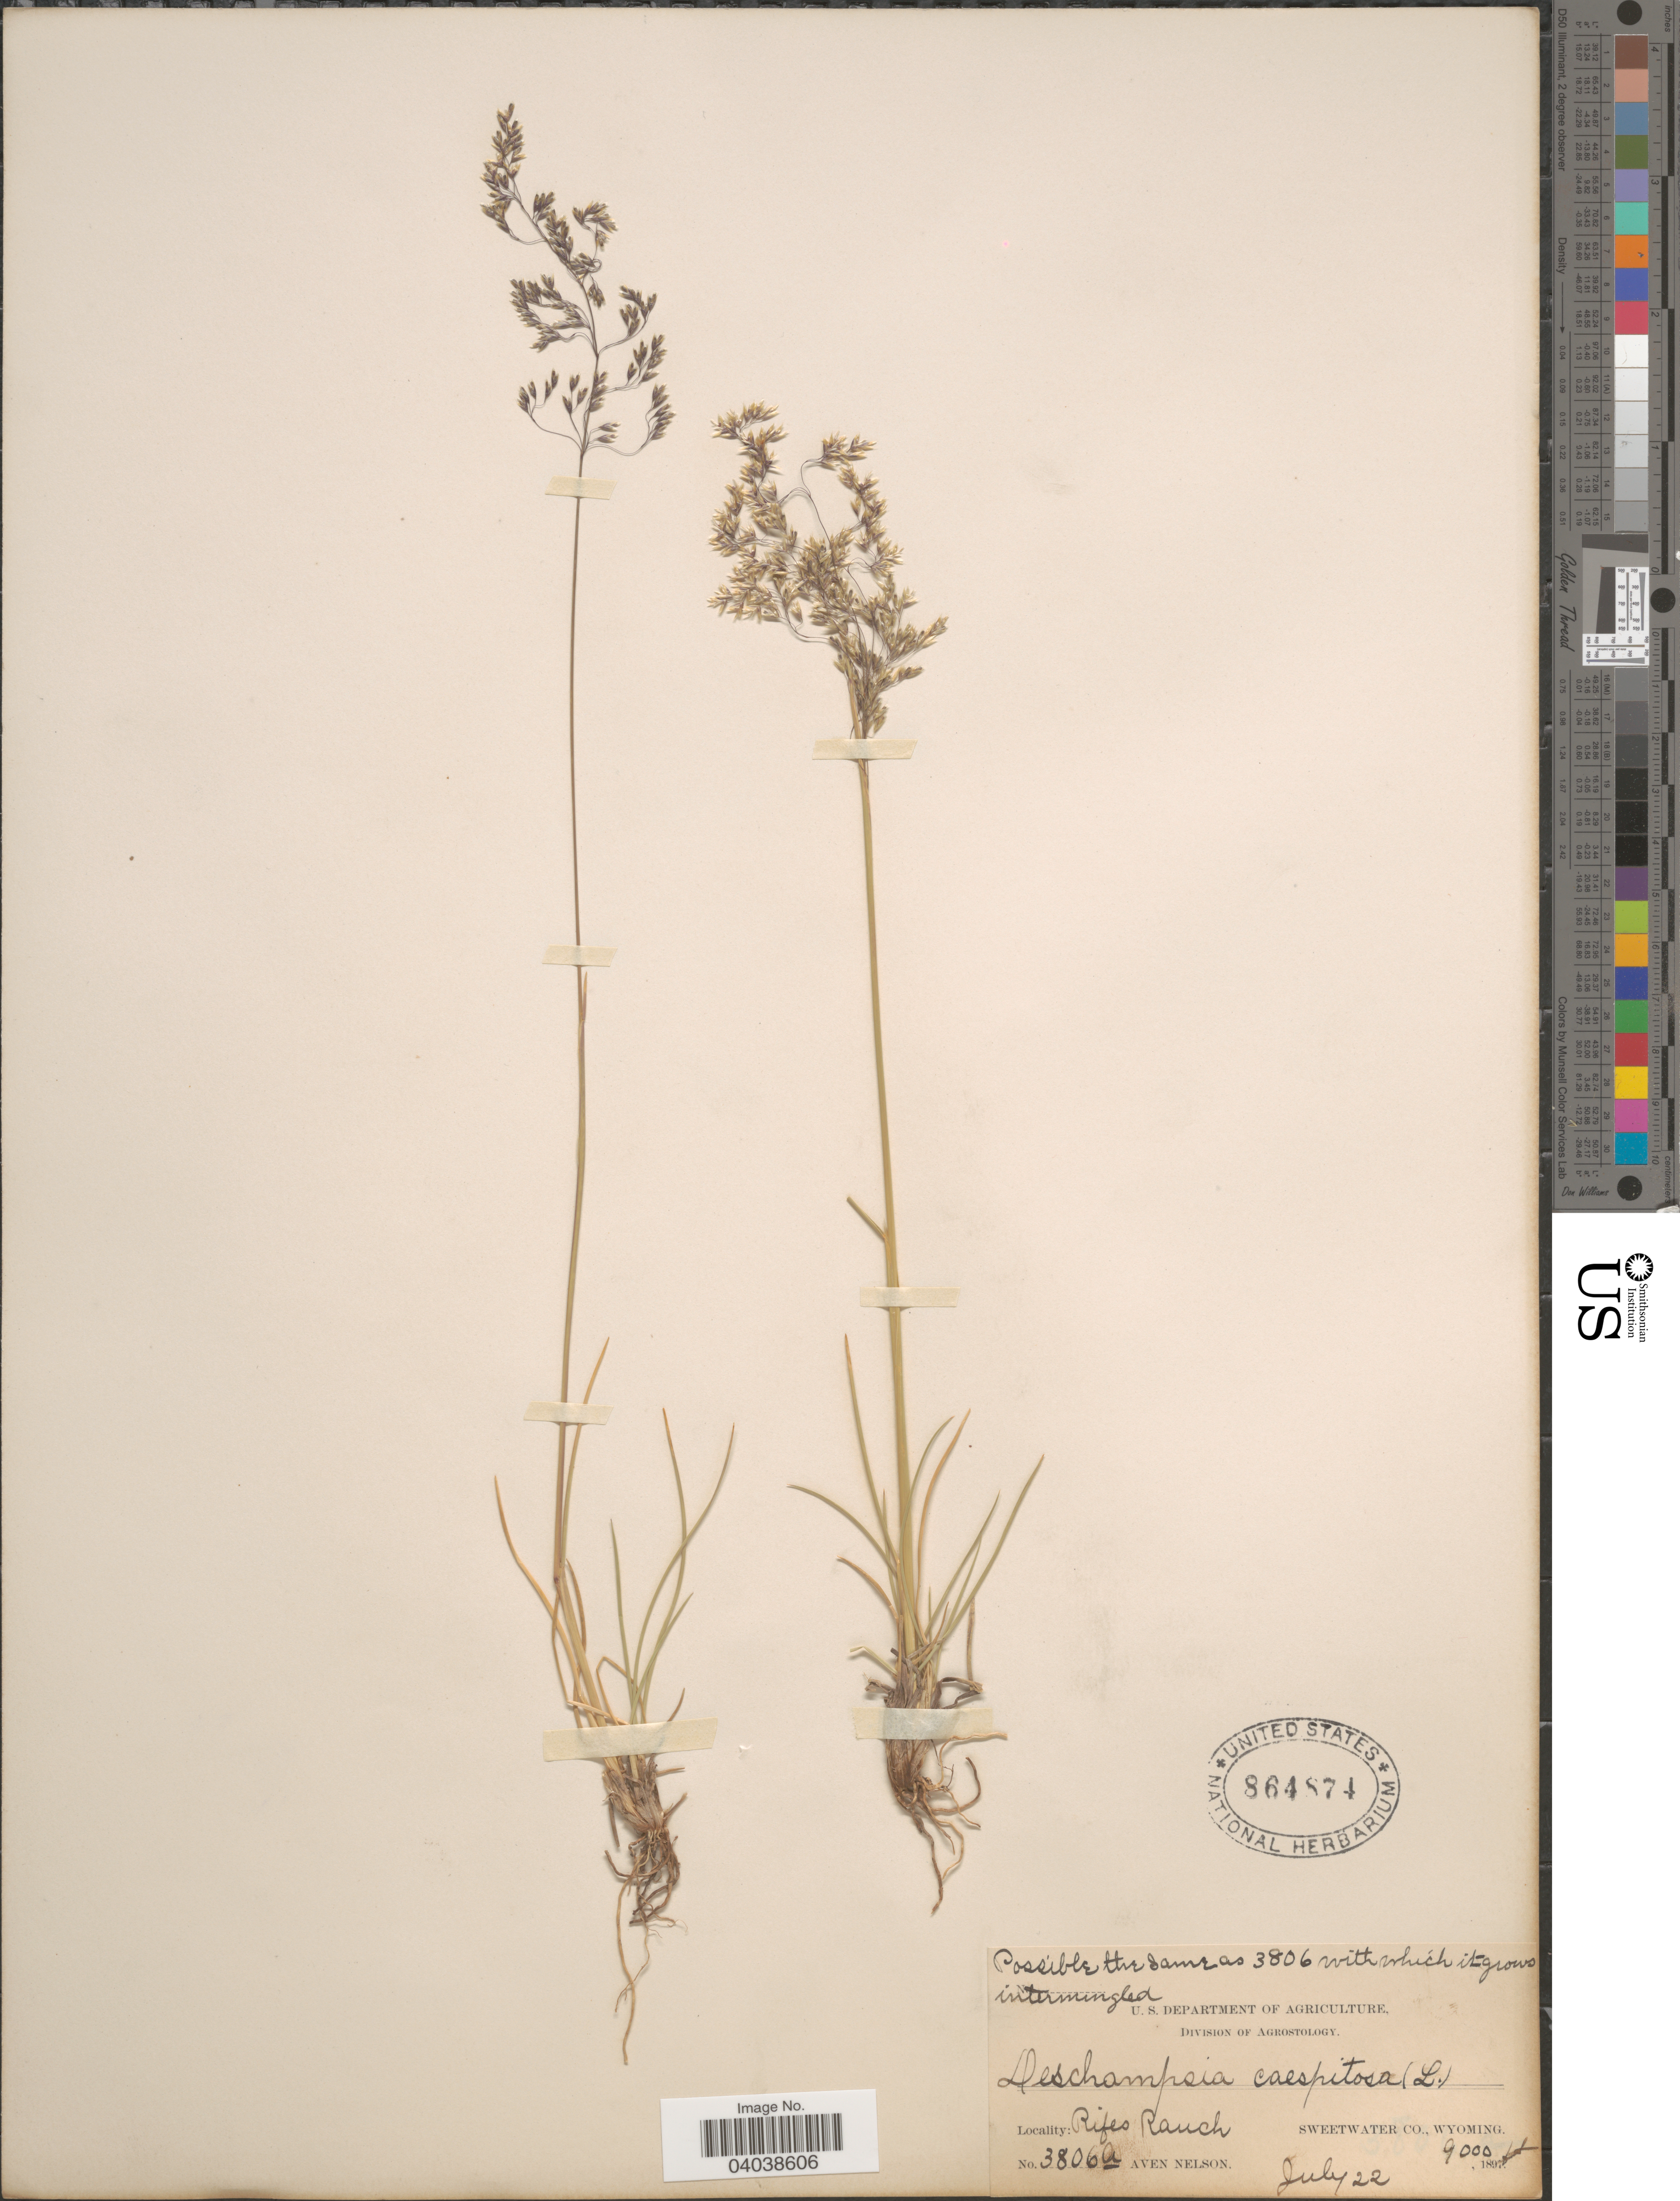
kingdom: Plantae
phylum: Tracheophyta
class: Liliopsida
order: Poales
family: Poaceae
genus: Deschampsia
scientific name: Deschampsia cespitosa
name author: (L.) P. Beauv.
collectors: A. Nelson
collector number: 3806a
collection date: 1897-07-22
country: United States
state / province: Wyoming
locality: Rifes Ranch. Sweetwater Co.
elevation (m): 2743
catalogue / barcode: US 864874